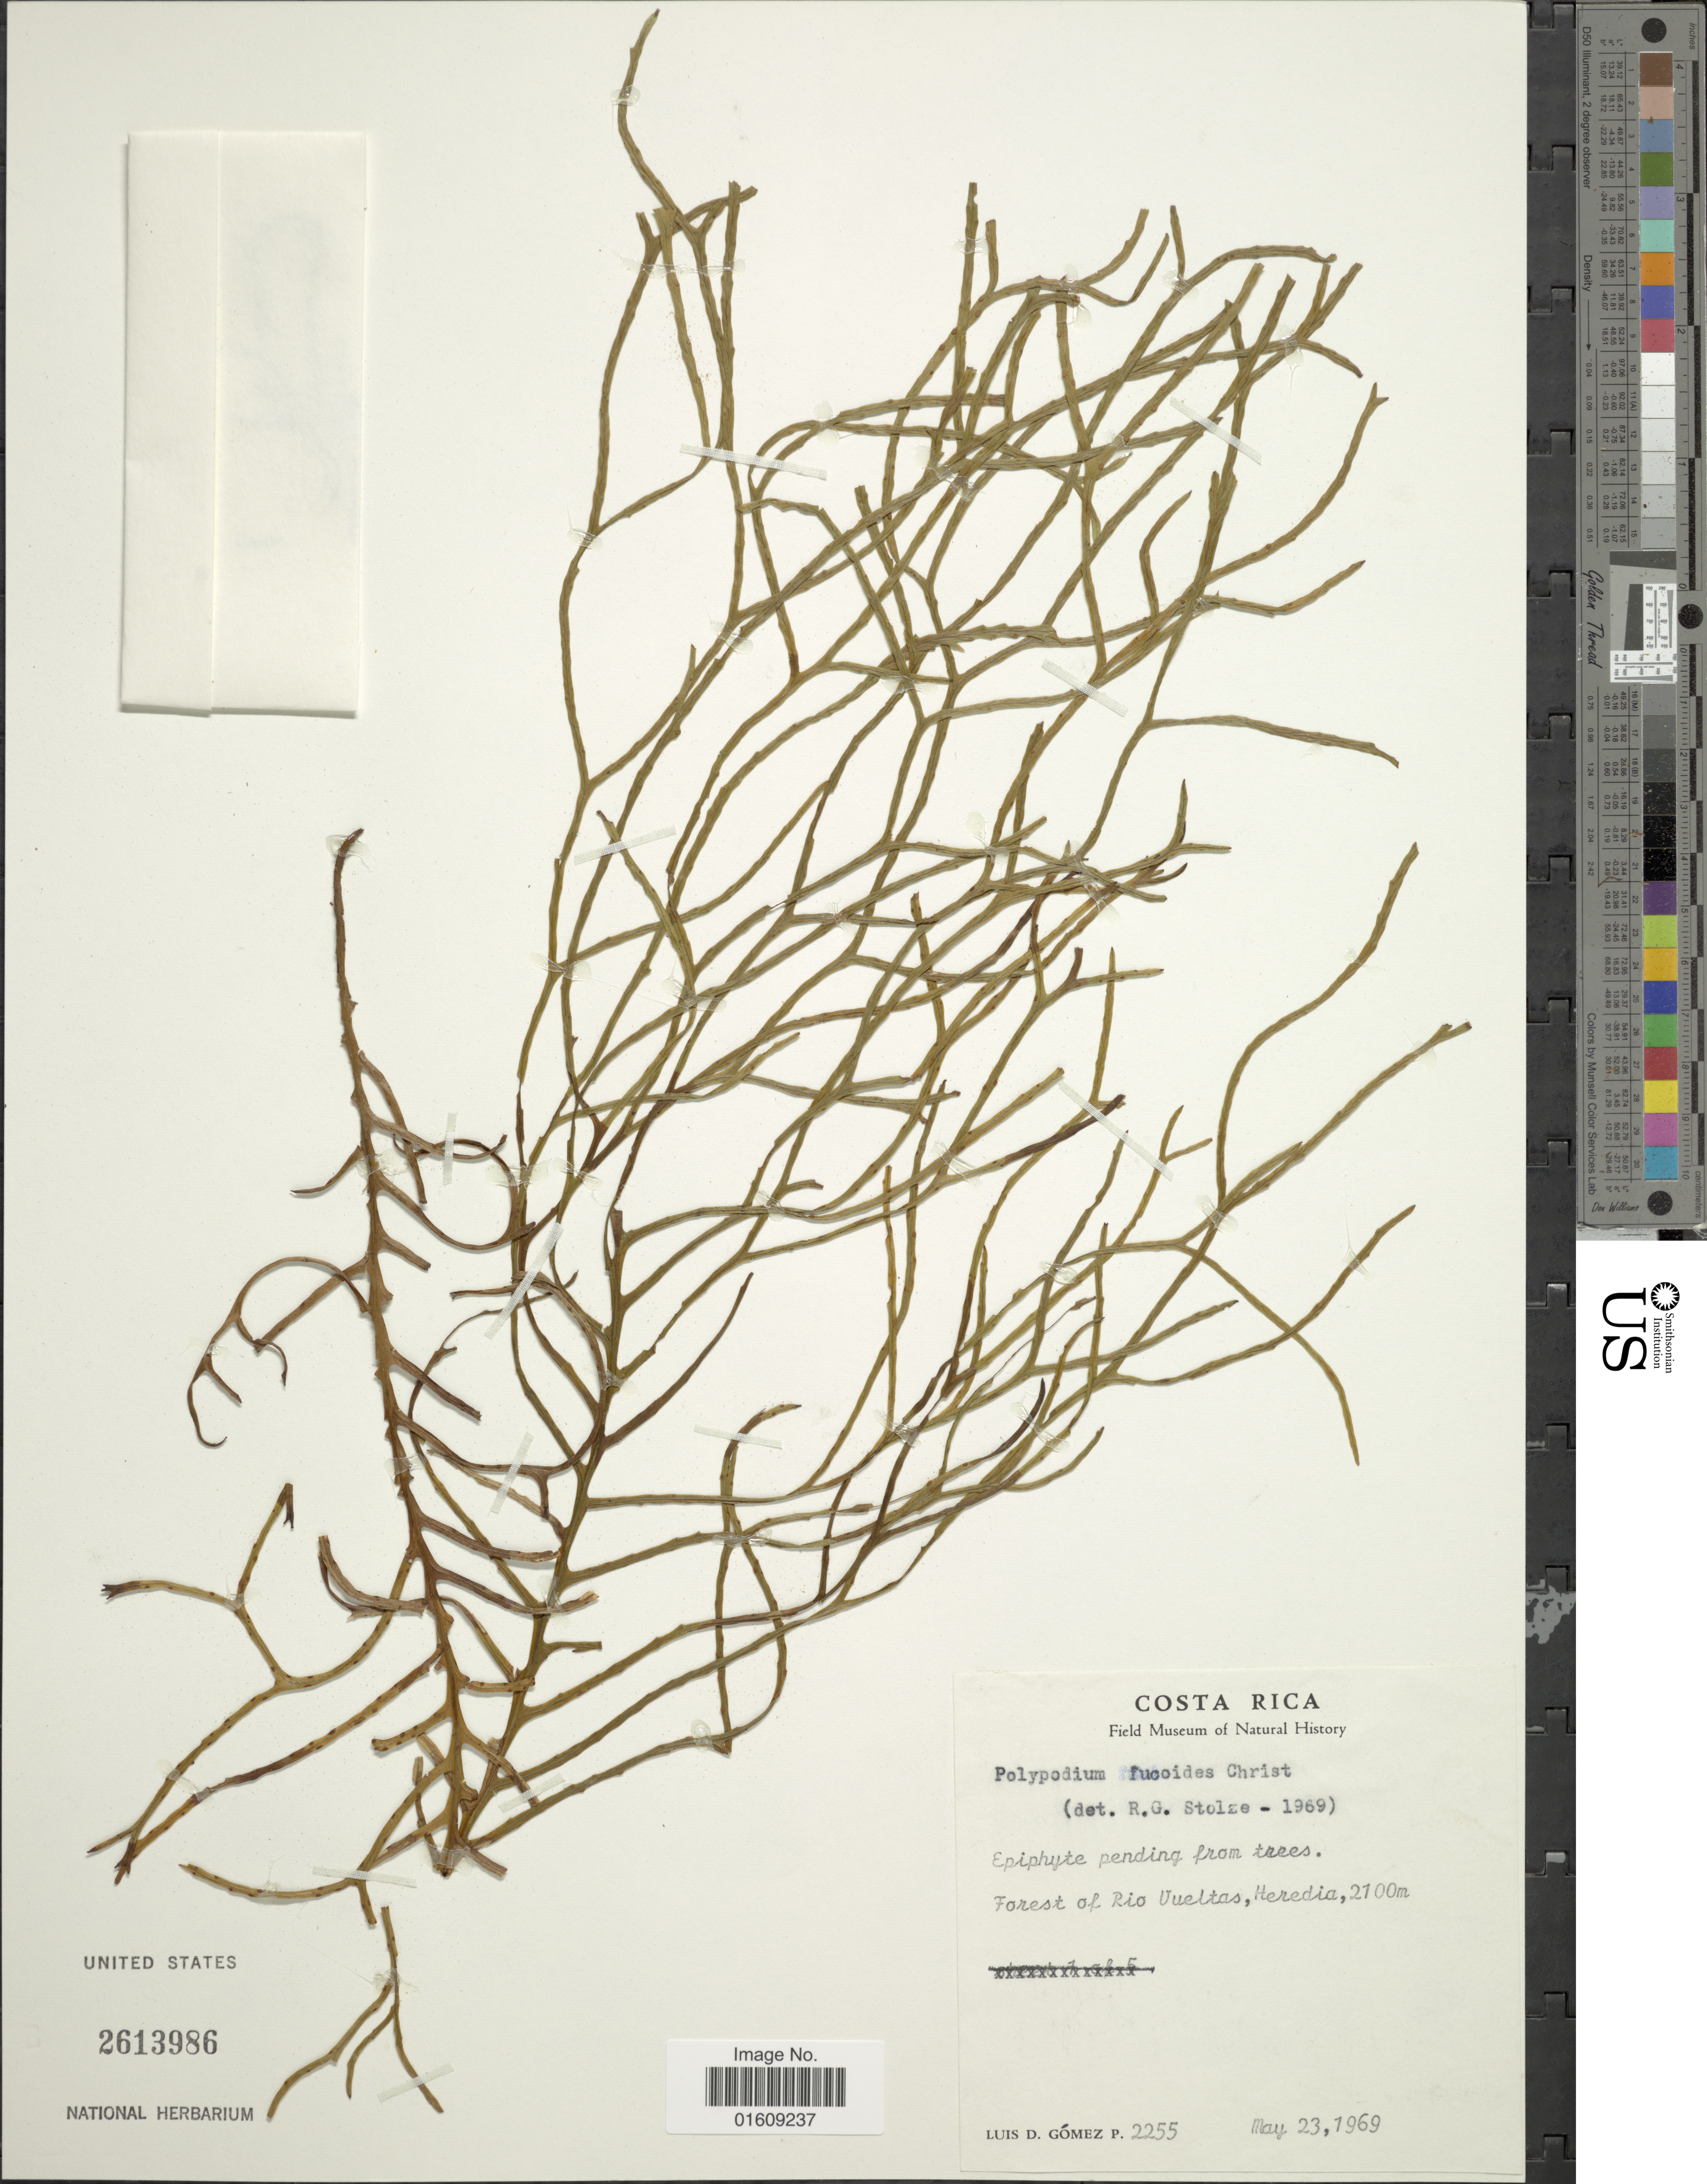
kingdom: Plantae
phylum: Tracheophyta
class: Polypodiopsida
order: Polypodiales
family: Polypodiaceae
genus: Ceradenia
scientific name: Ceradenia fucoides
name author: (Christ) L.E. Bishop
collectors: L. D. Gómez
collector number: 2255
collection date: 1969-05-23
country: Costa Rica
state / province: Heredia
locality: Costa Rica, Forest of Rio Vueltas, Heredia.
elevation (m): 2100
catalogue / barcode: US 2613986